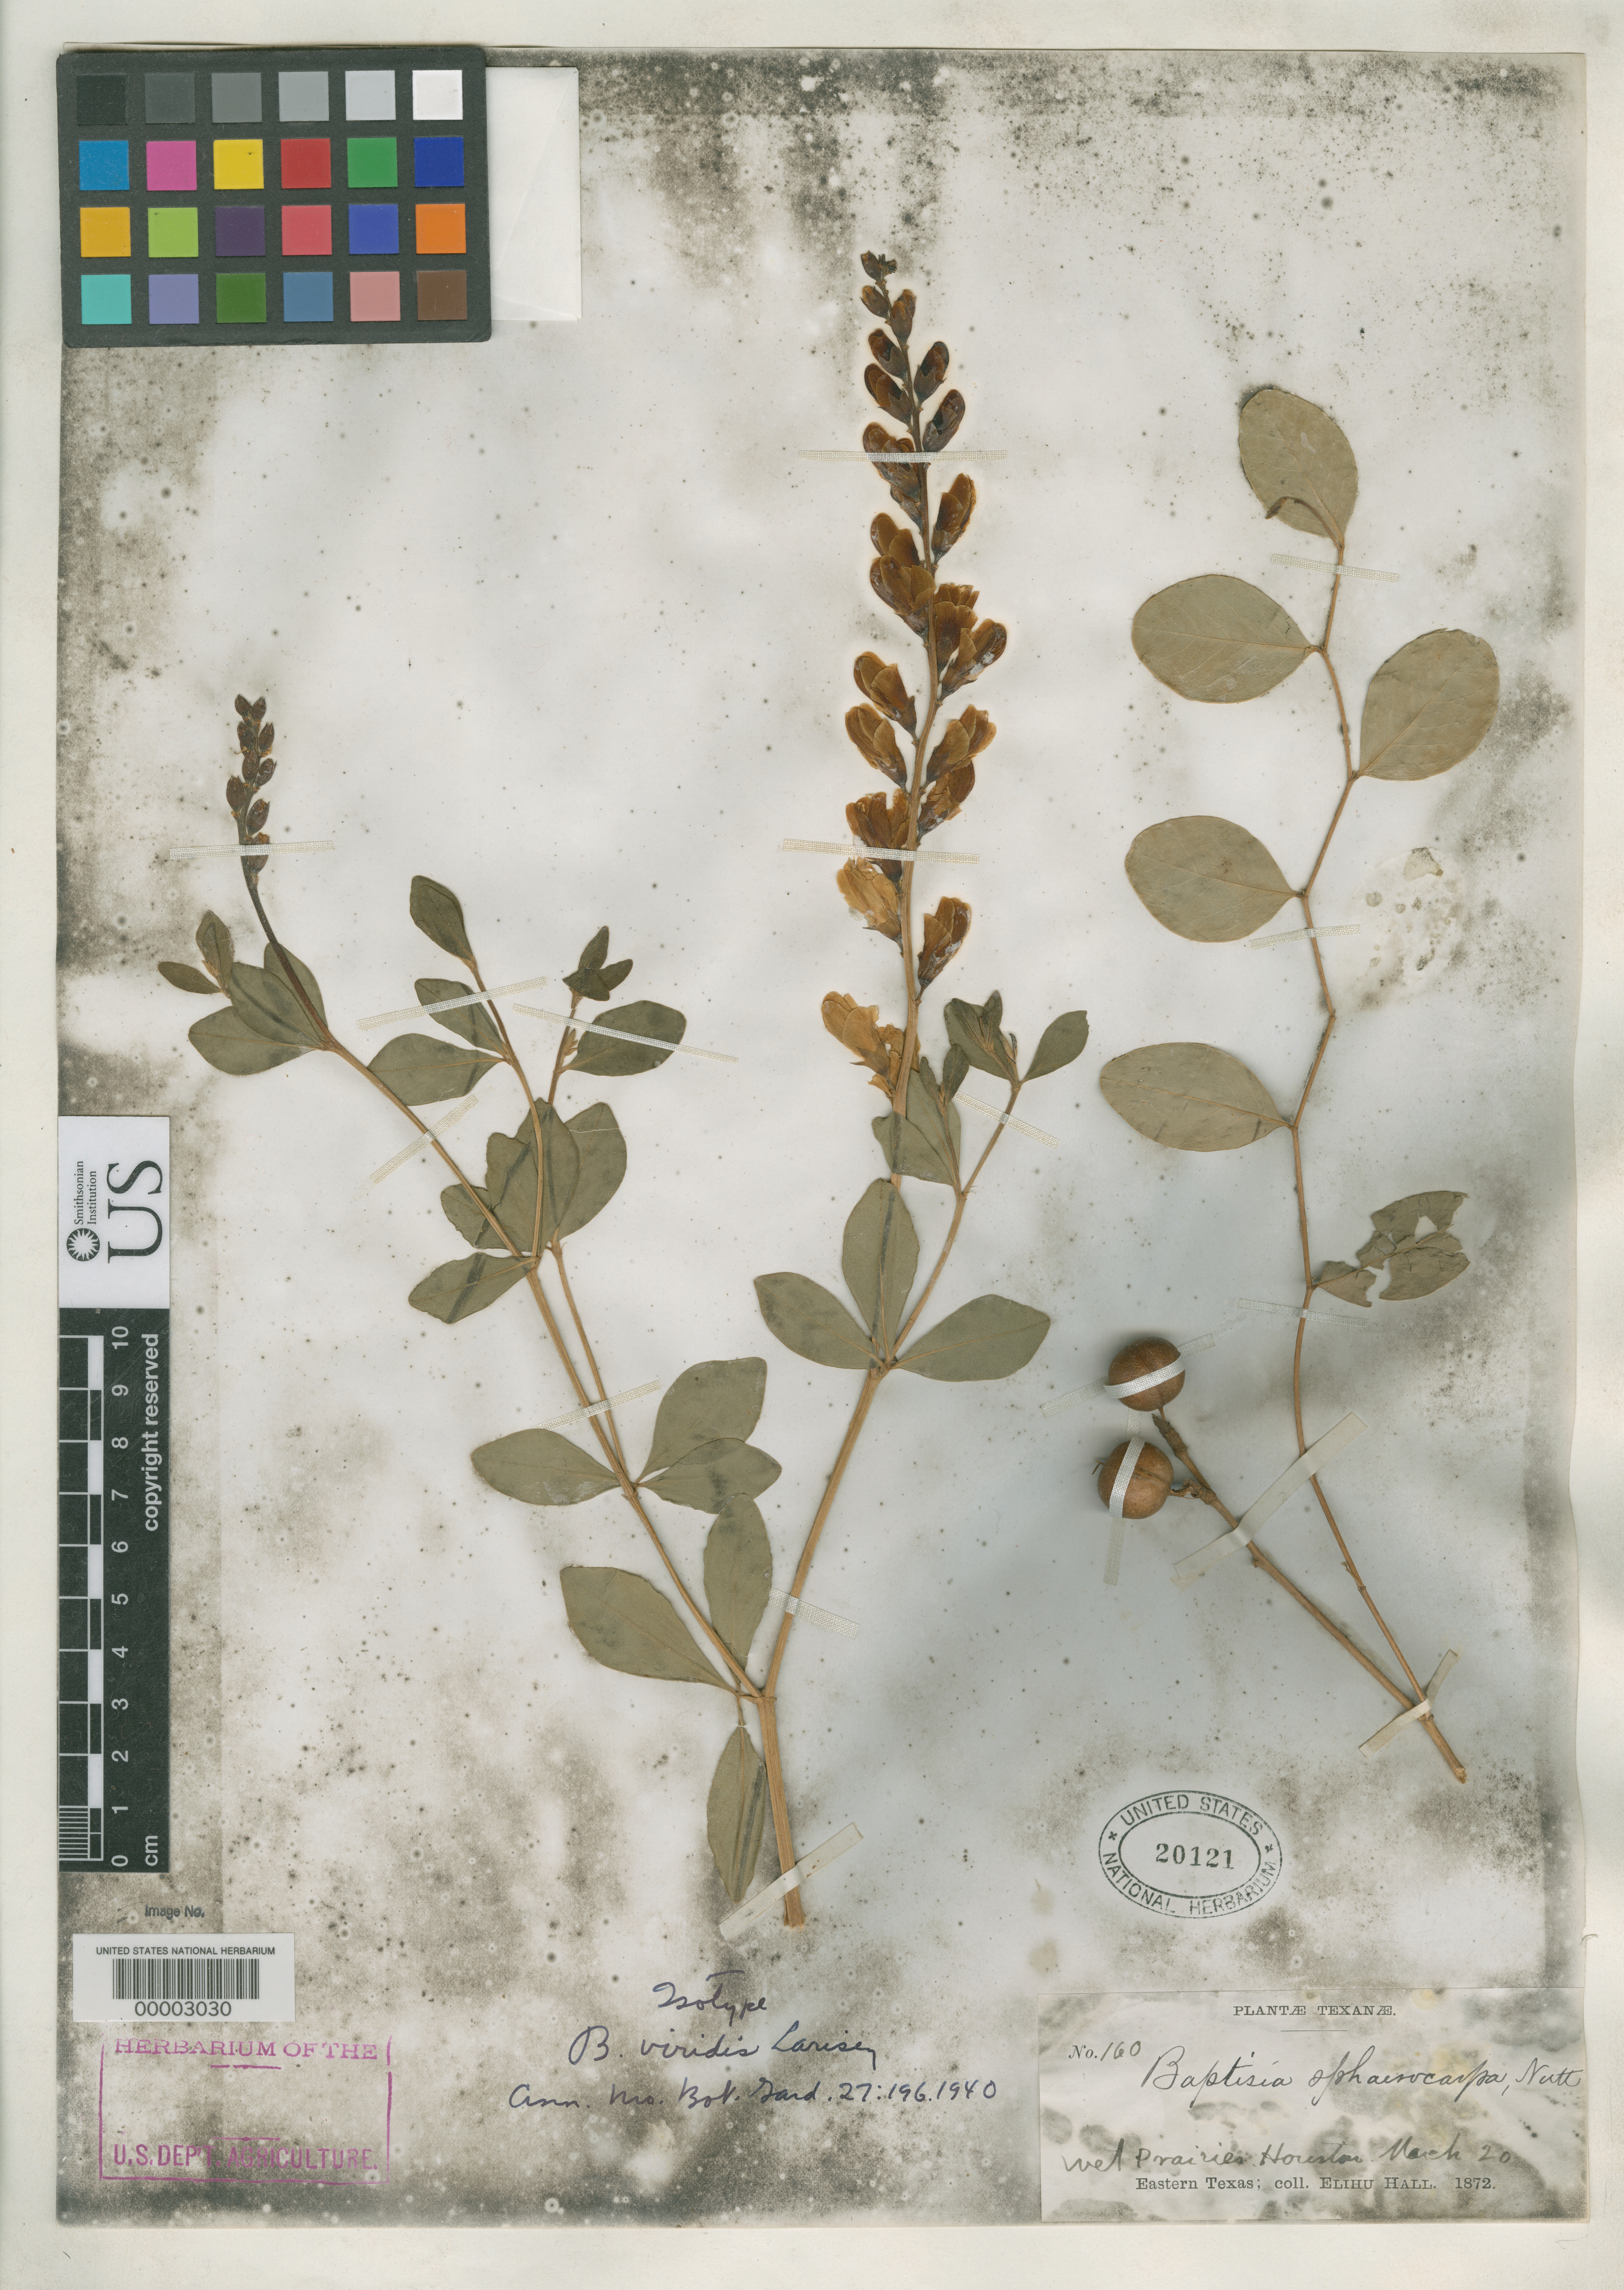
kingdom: Plantae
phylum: Tracheophyta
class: Magnoliopsida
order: Fabales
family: Fabaceae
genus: Baptisia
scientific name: Baptisia viridis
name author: Larisey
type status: Isotype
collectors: E. Hall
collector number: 160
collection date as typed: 20 Mar 1872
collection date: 1872-03-20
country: United States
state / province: Texas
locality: Houston.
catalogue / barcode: US 20121